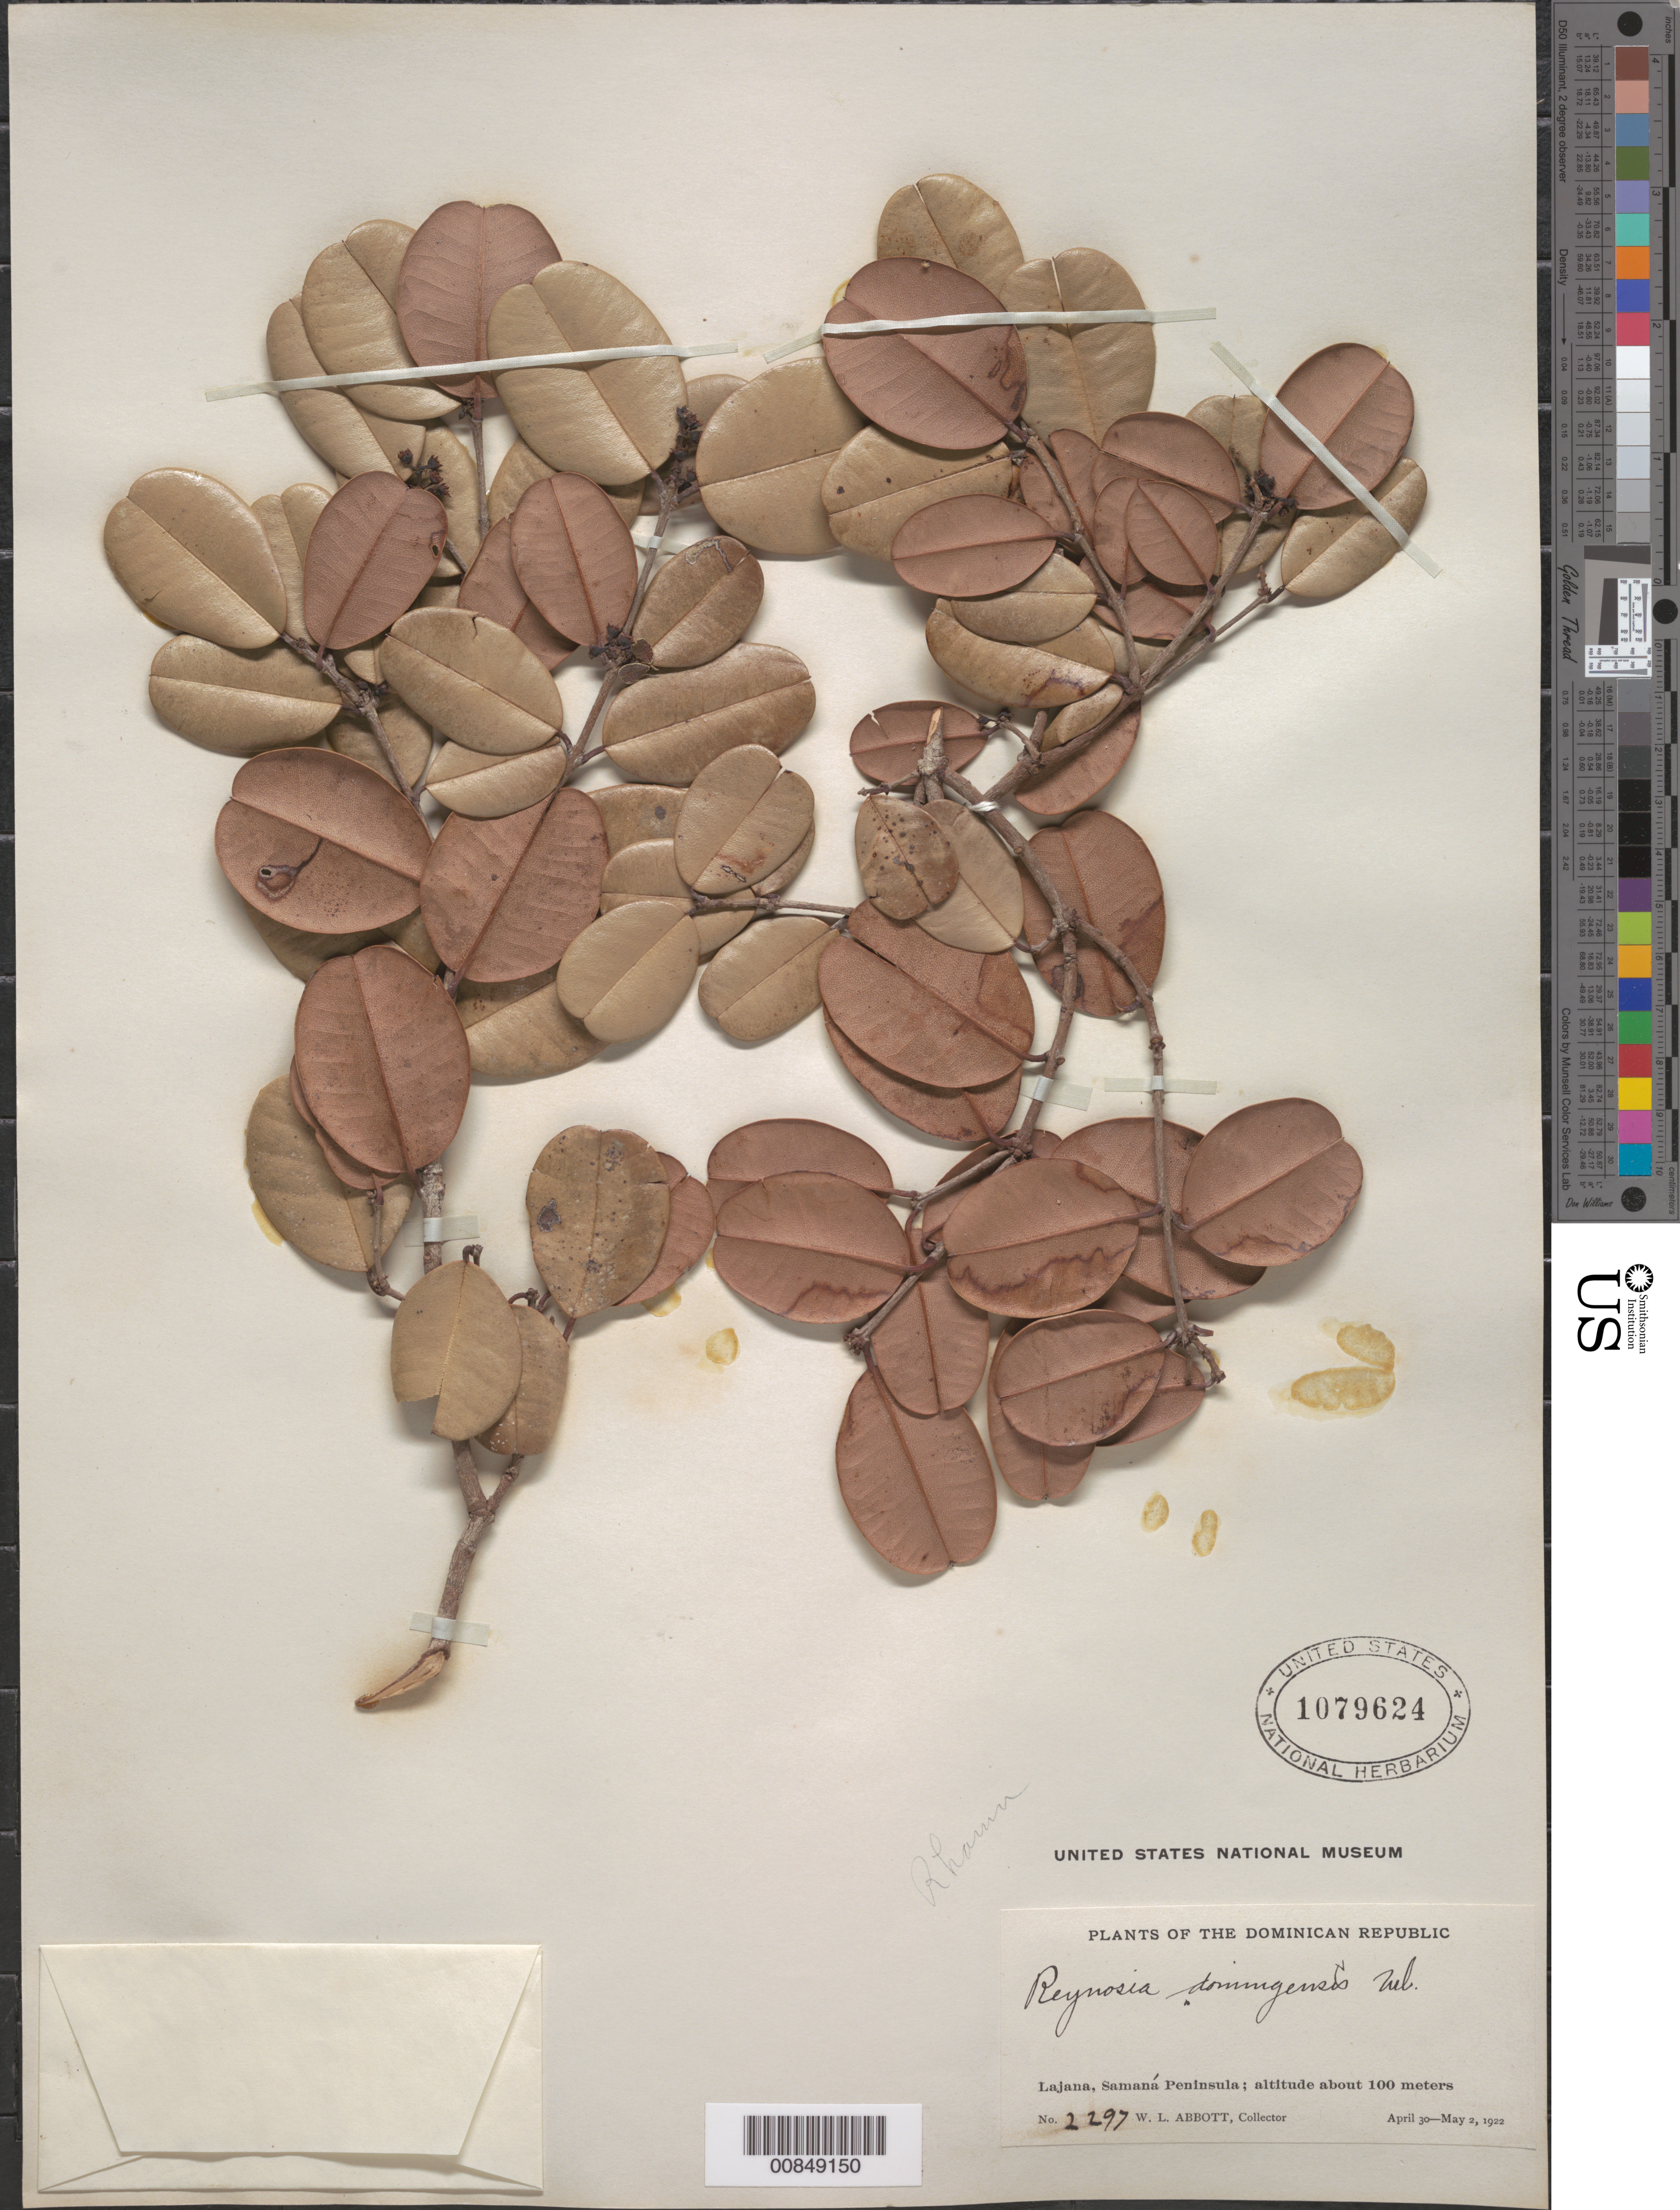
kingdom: Plantae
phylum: Tracheophyta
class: Magnoliopsida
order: Rosales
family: Rhamnaceae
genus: Reynosia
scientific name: Reynosia domingensis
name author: Urb.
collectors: W. L. Abbott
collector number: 2297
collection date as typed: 30 Apr 1922 to 02 May 1922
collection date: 1922-04-30/1922-05-02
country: Dominican Republic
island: Hispaniola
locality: Lajana, Samaná Peninsula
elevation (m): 100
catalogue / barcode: US 1079624